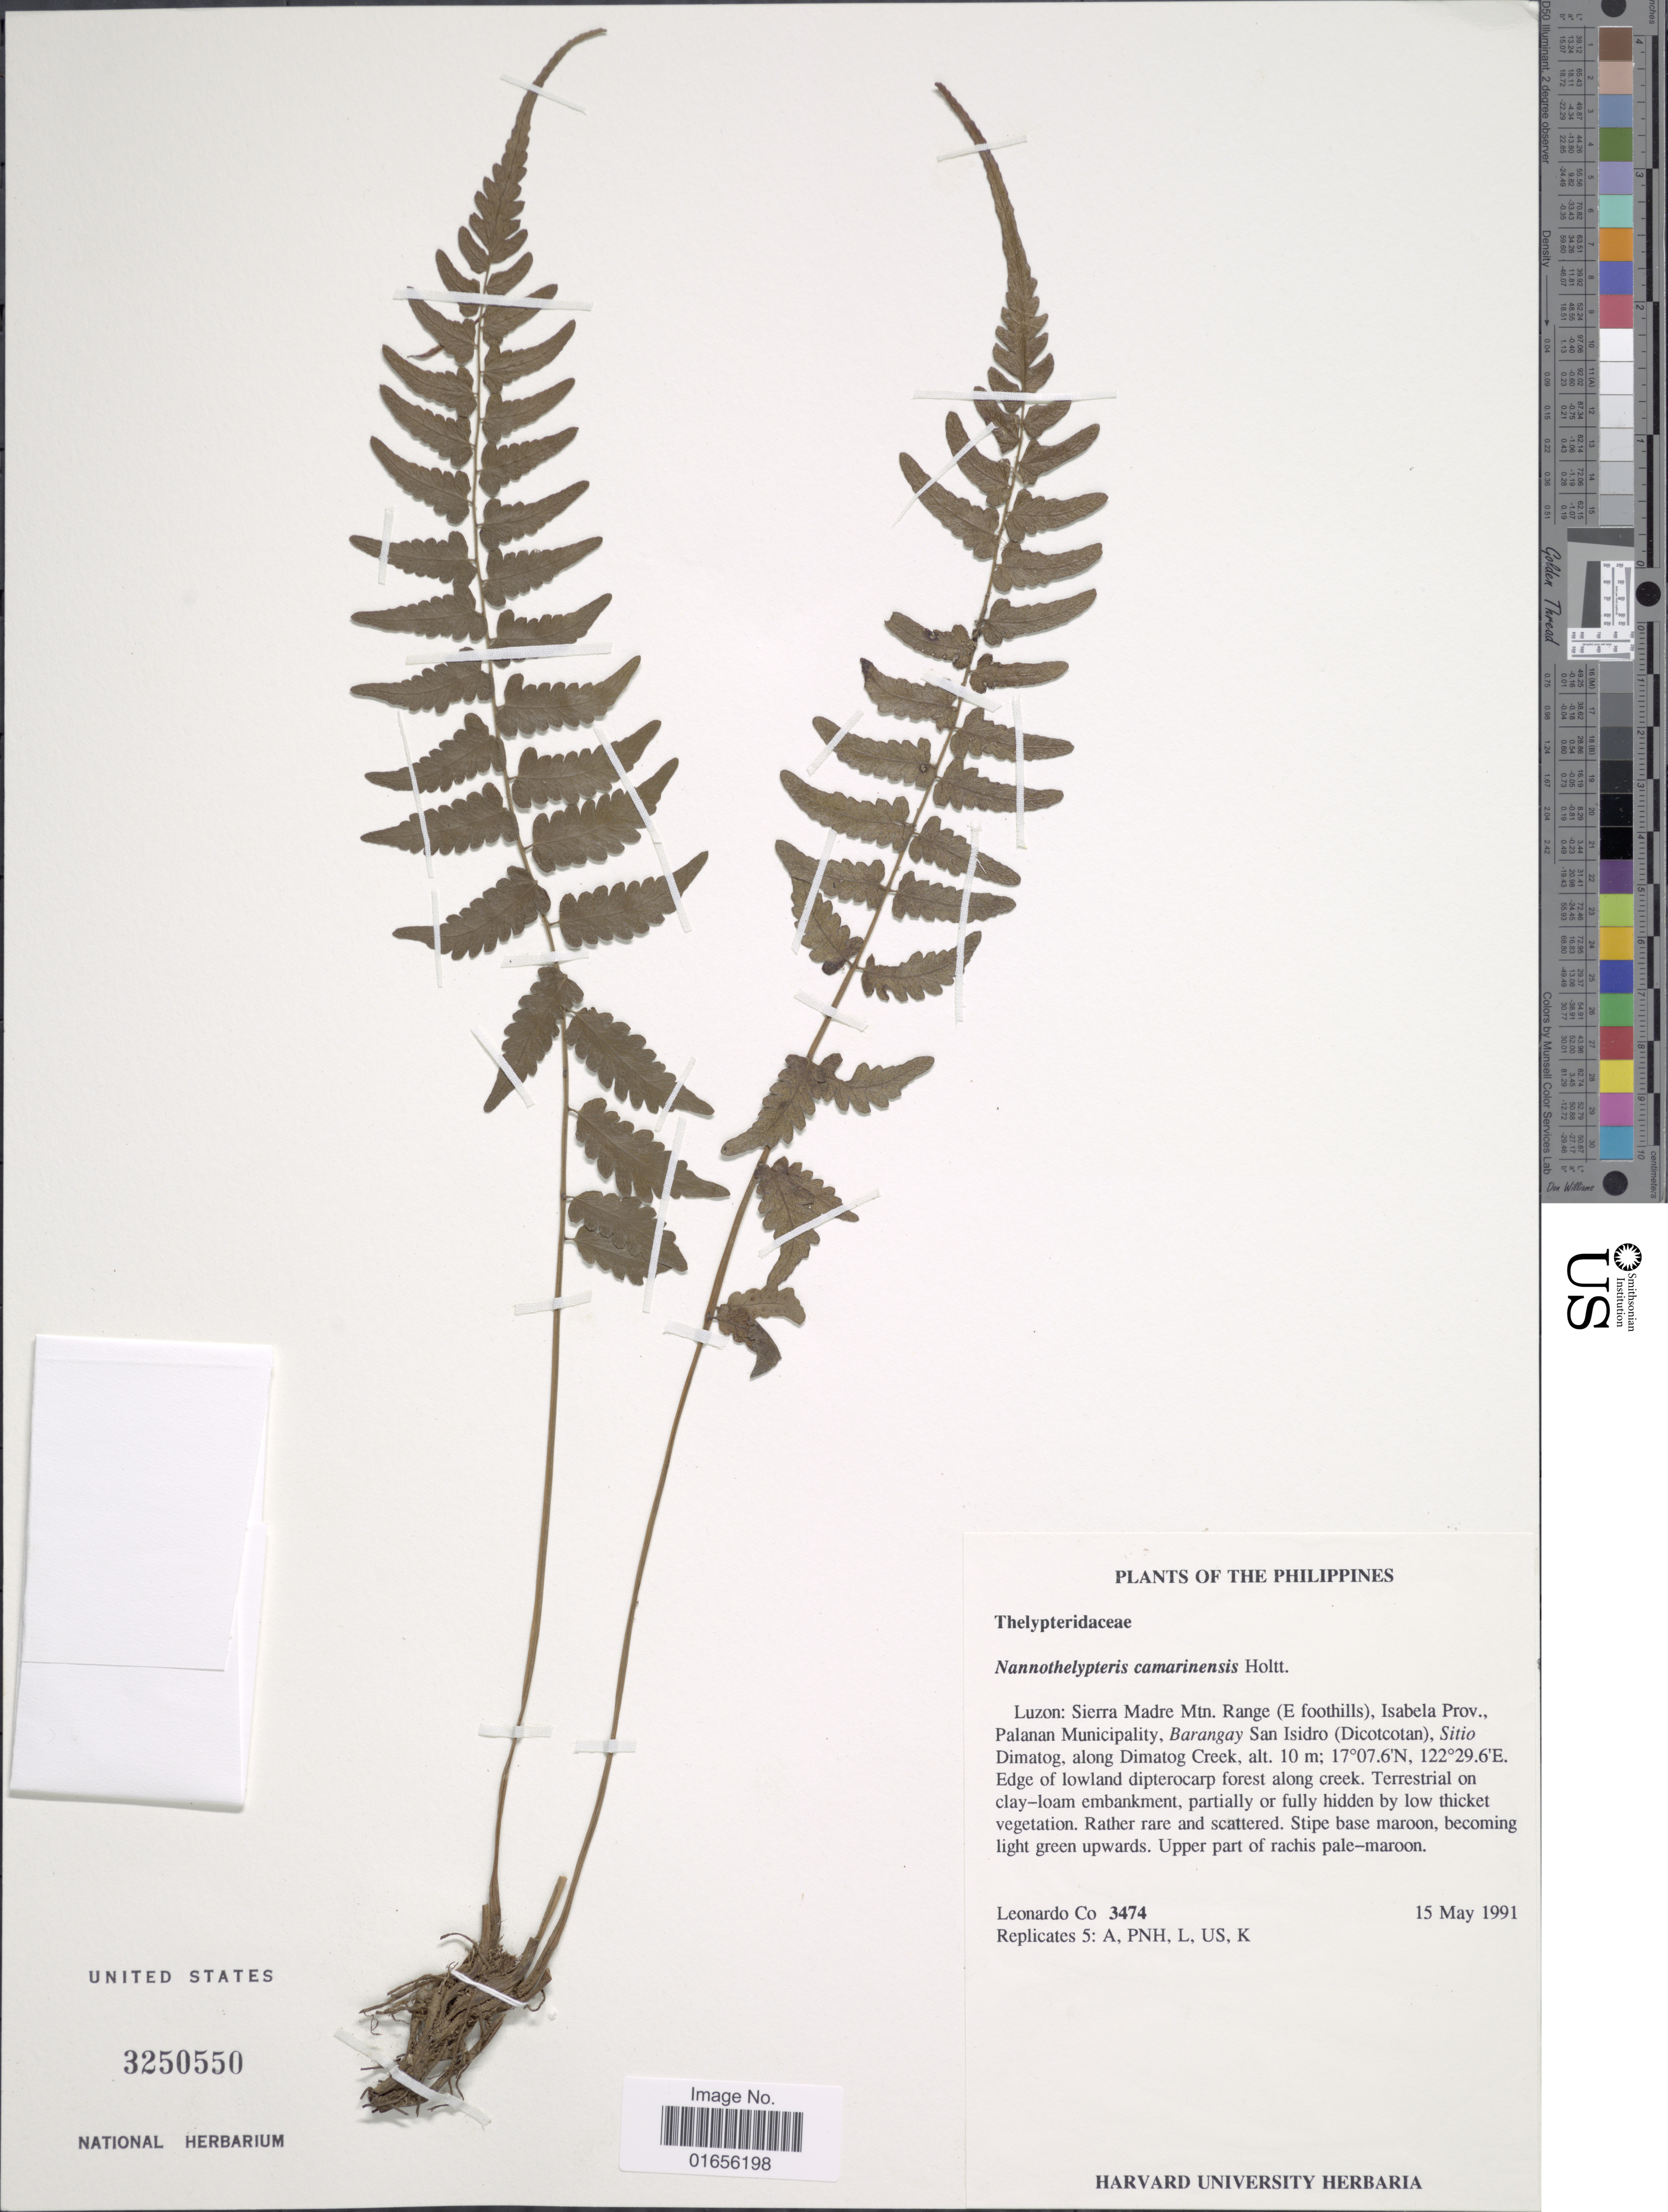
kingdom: Plantae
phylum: Tracheophyta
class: Polypodiopsida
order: Polypodiales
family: Thelypteridaceae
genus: Pronephrium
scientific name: Pronephrium camarinensis comb. ined.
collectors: L. Co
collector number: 3474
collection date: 1991-05-15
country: Philippines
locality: The Philippines, Luzon: Sierra Madre Mtn. Range (E foothills), Isabela Prov., Palanan Municipality, Barangay San Isidro (Dicotcotan), Sitio Dimatog, along Dimatog Creek,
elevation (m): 10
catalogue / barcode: US 3250550